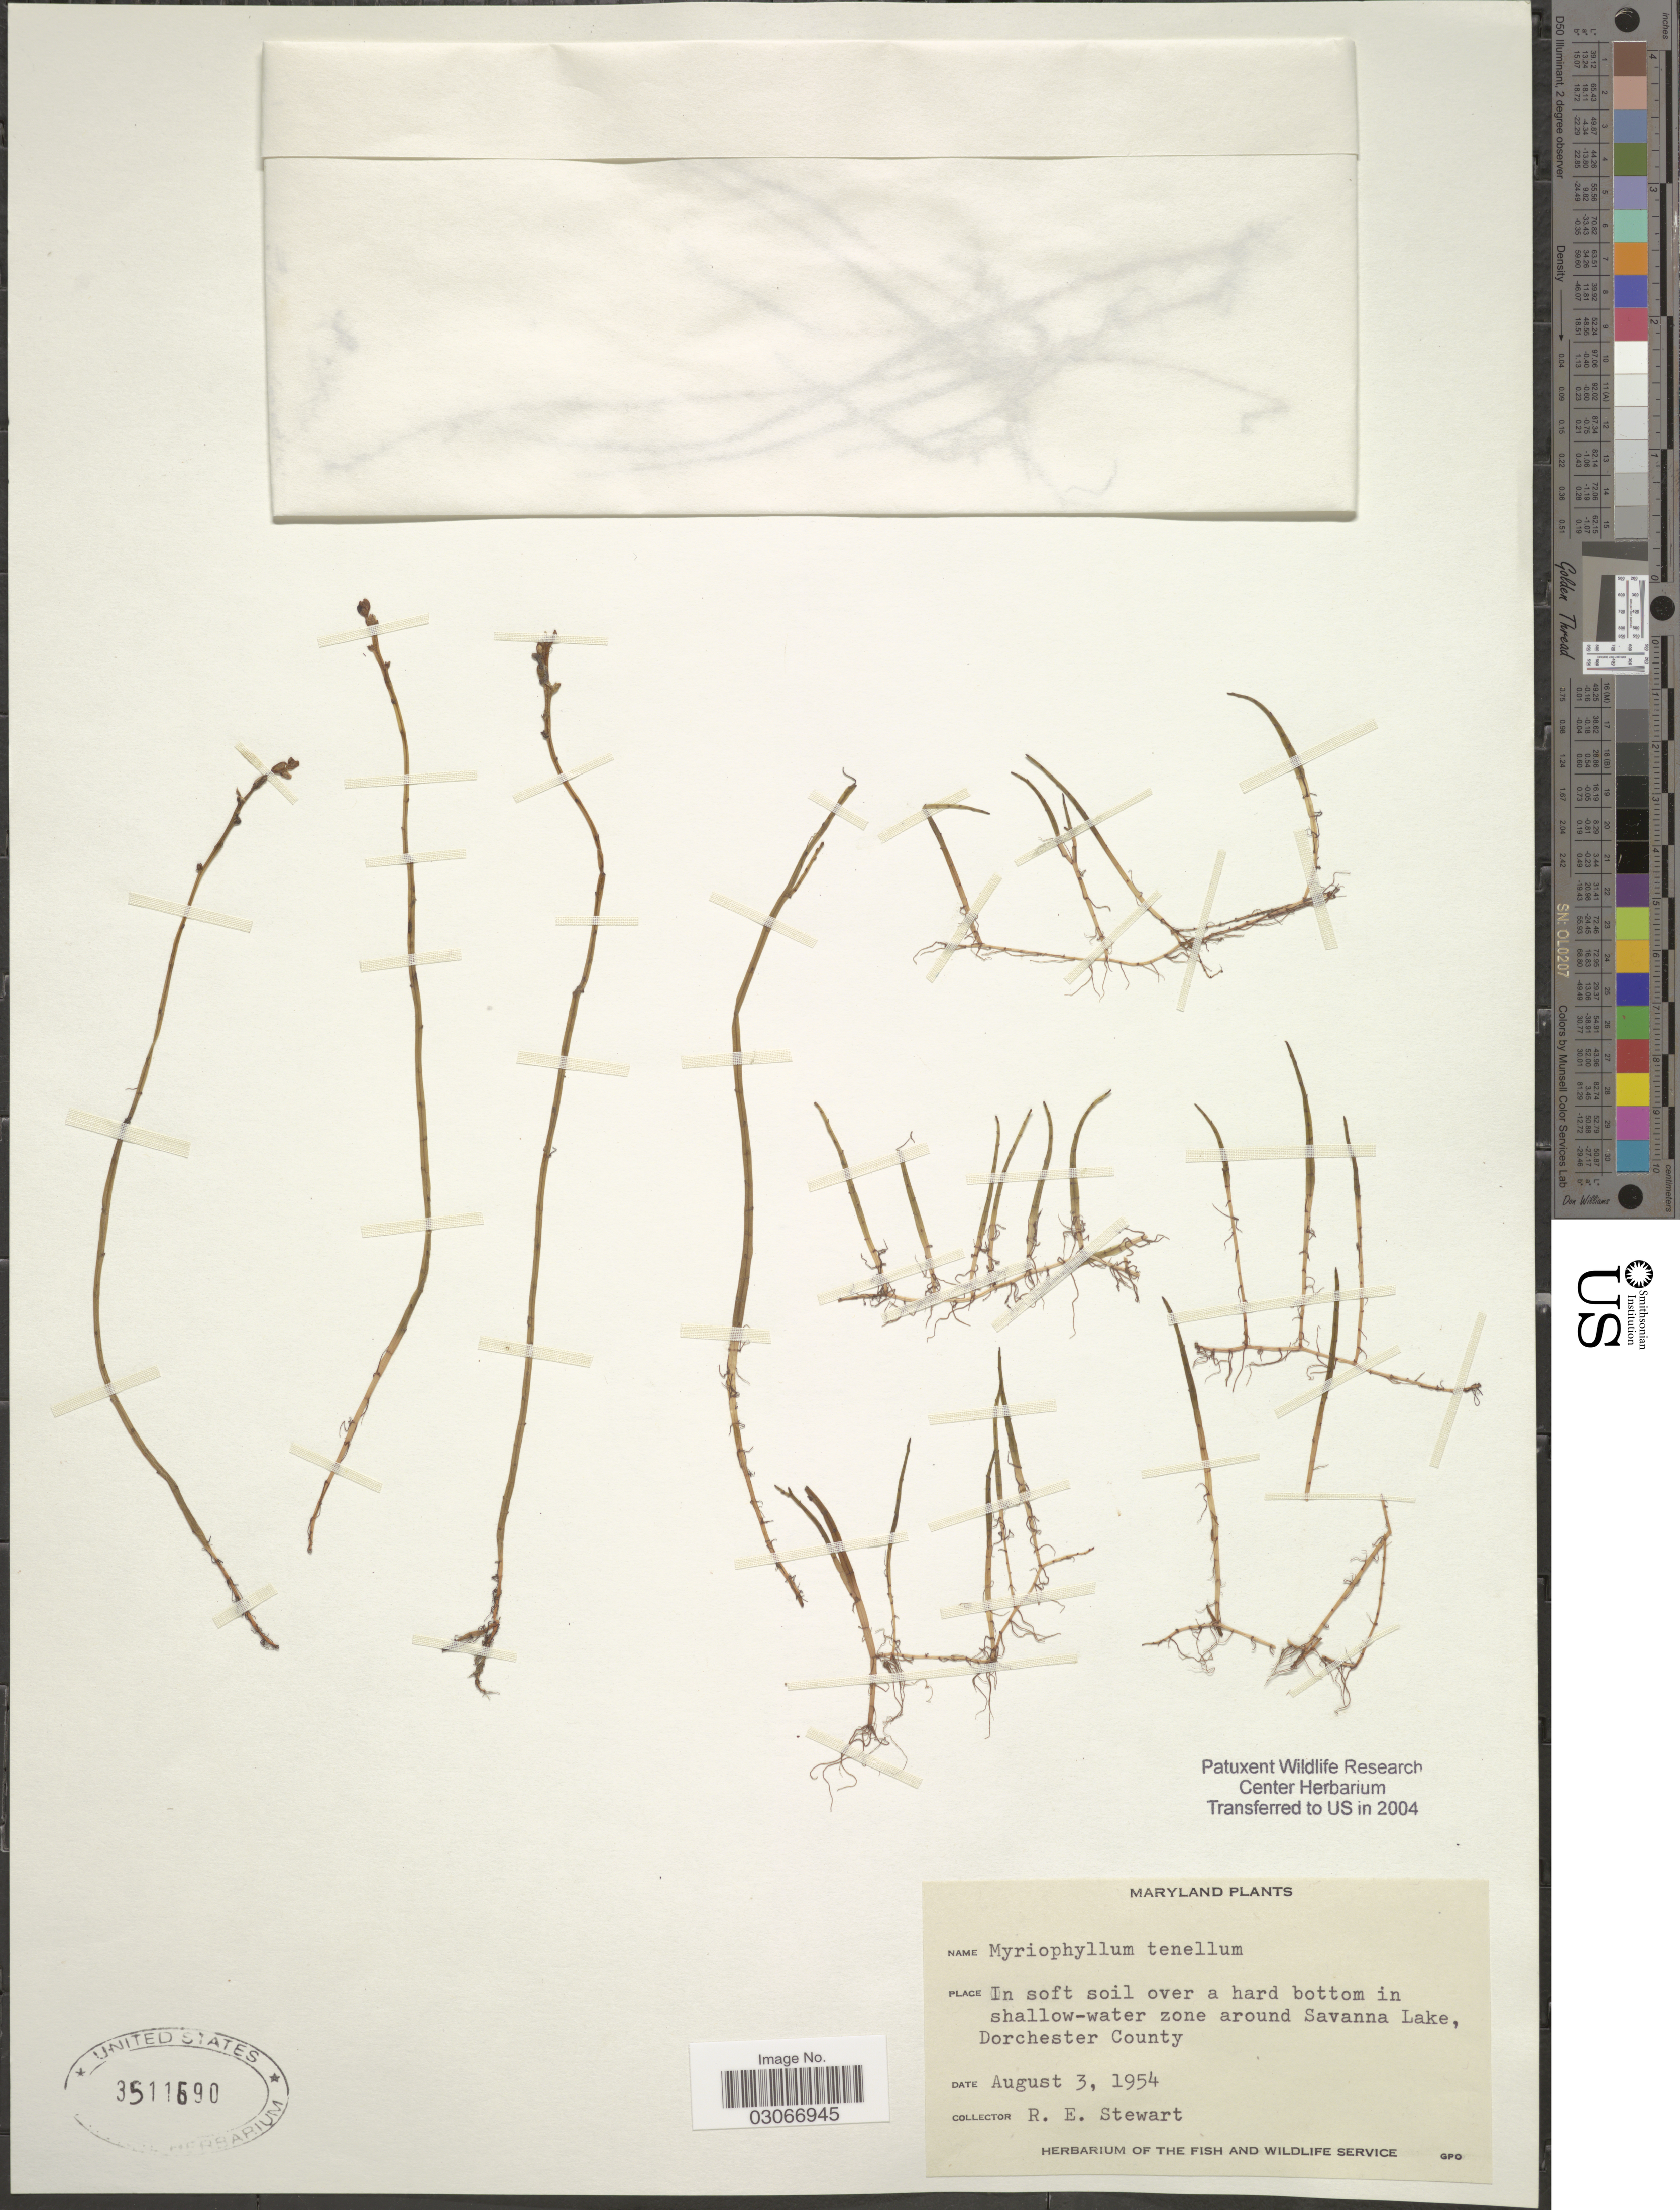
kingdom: Plantae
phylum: Tracheophyta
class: Magnoliopsida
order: Saxifragales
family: Haloragaceae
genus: Myriophyllum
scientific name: Myriophyllum tenellum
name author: Bigelow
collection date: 1954-08-03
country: United States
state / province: Maryland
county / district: Dorchester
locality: In soft soil over a hard bottom in shallow-water zone around Savanna Lake, Dorchester County.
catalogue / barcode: US 3511690